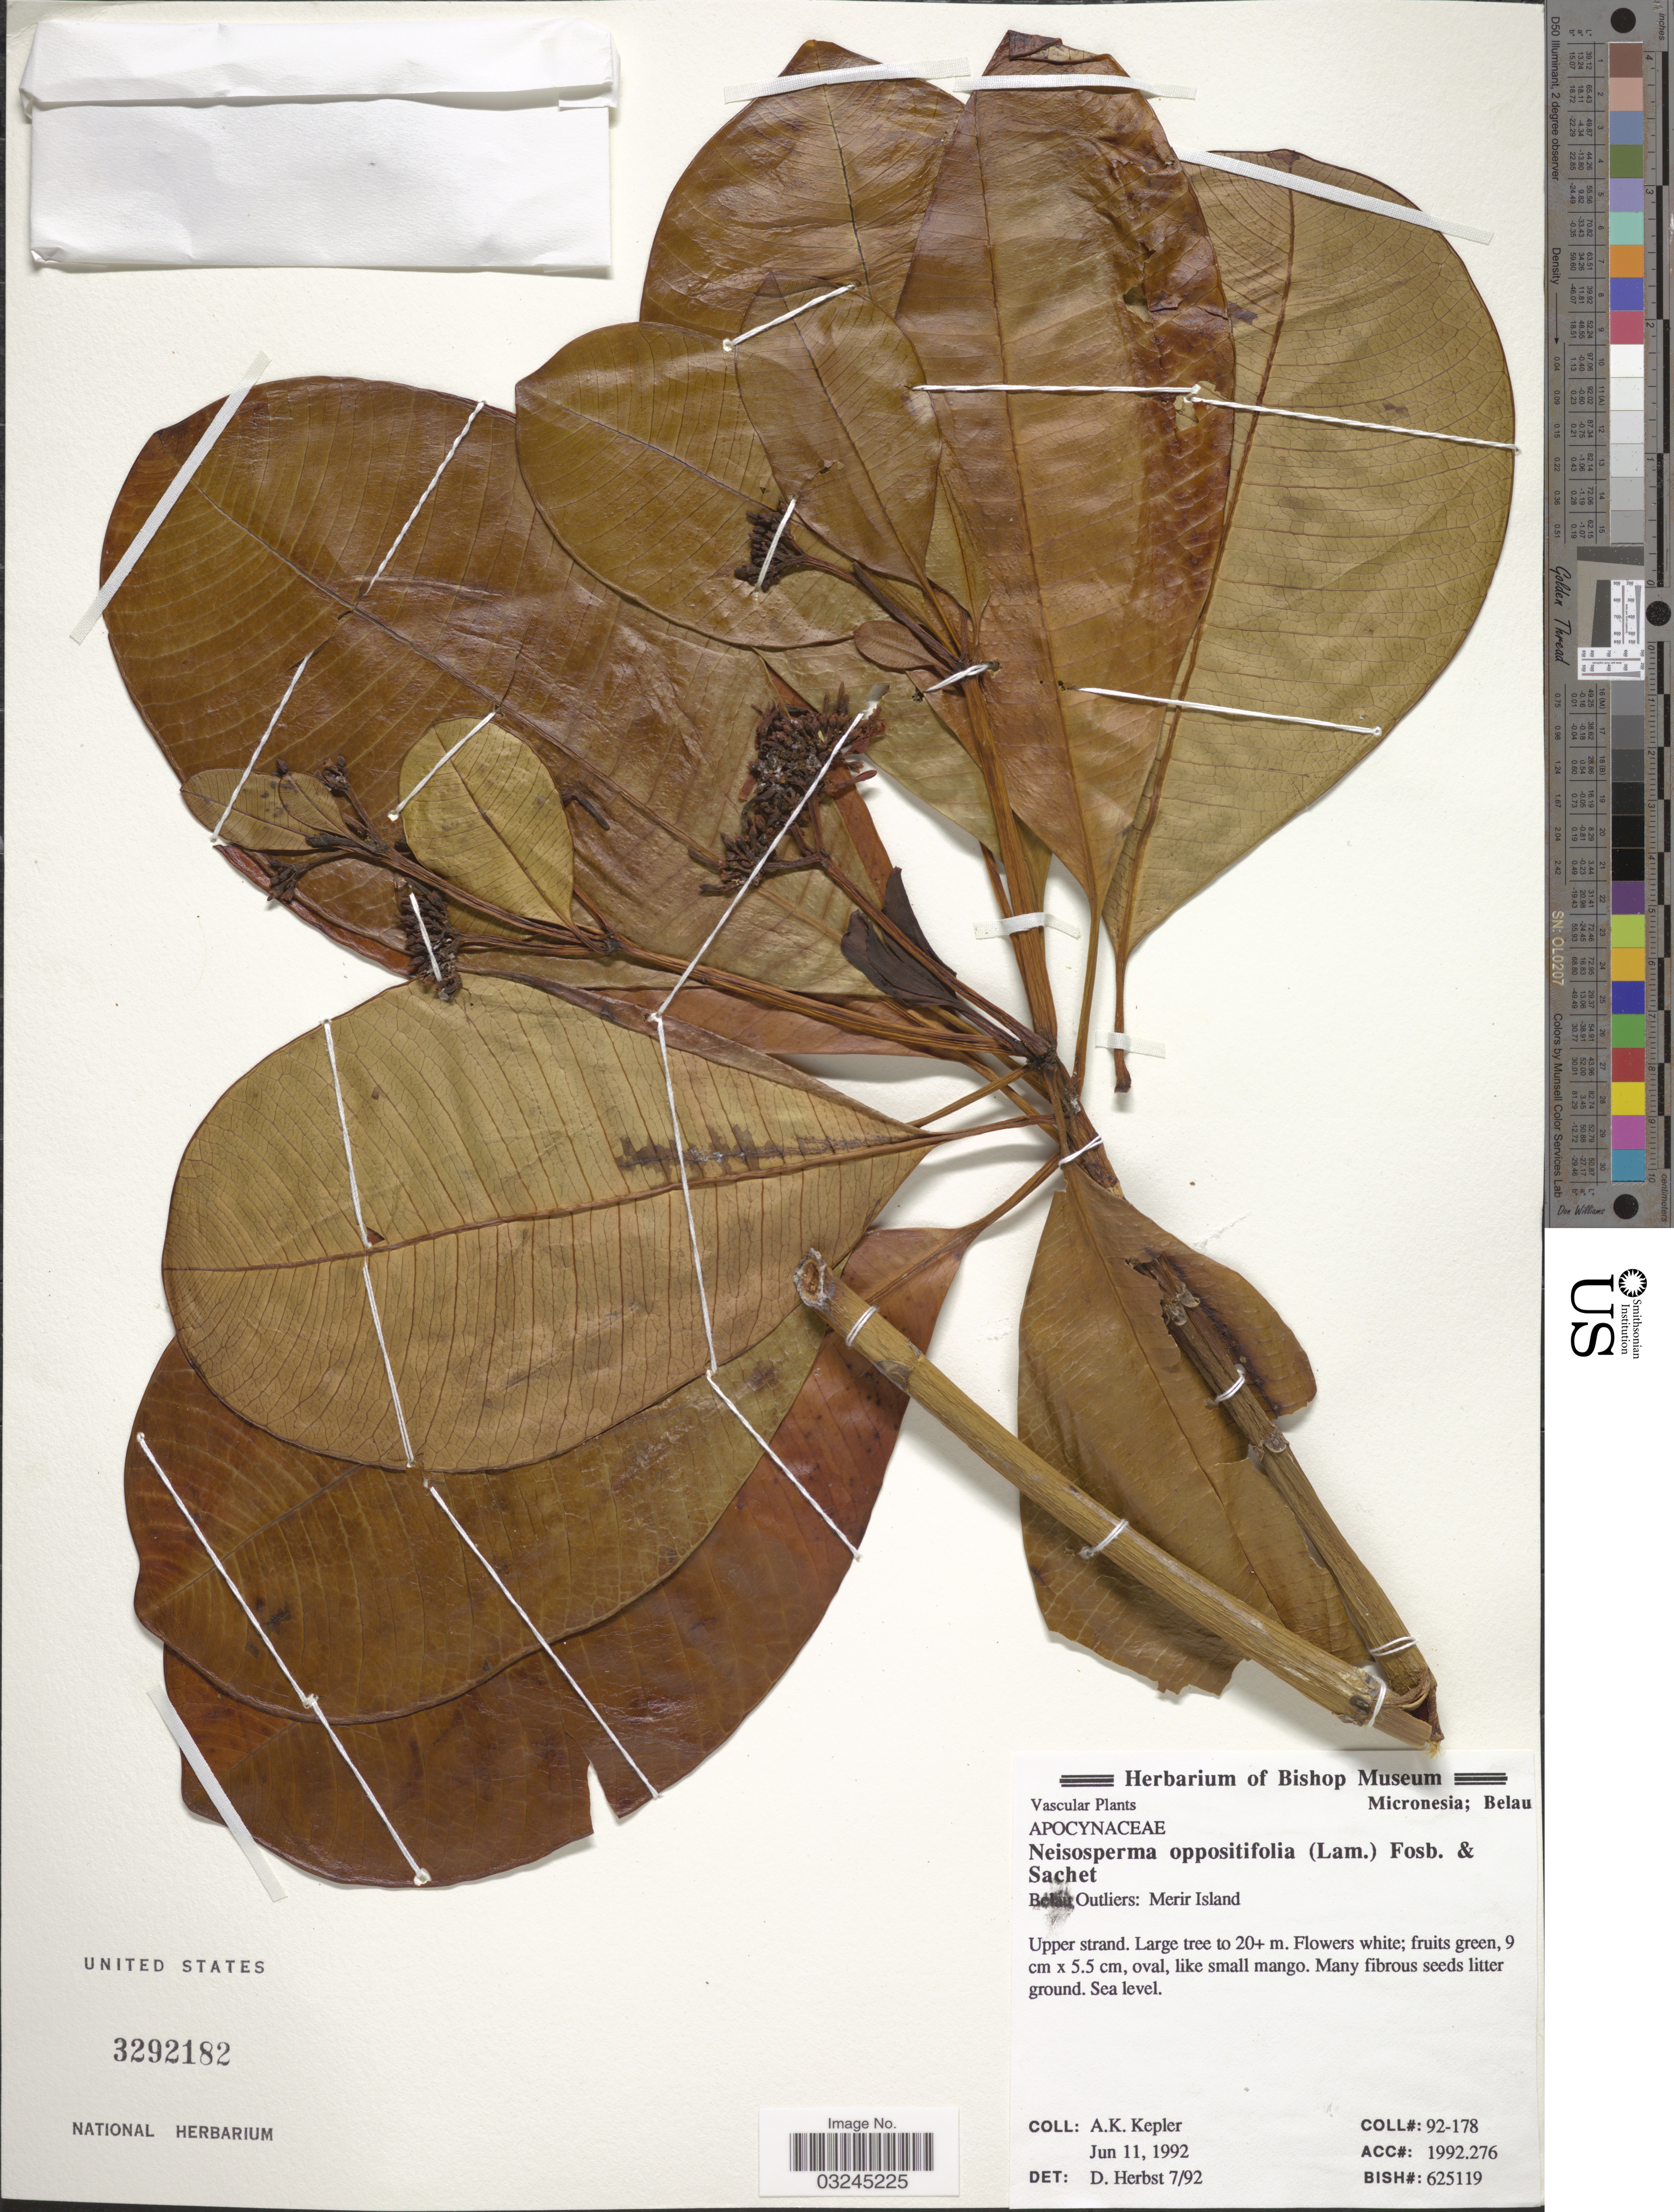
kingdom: Plantae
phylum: Tracheophyta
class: Magnoliopsida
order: Gentianales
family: Apocynaceae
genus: Ochrosia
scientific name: Ochrosia oppositifolia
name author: (Lam.) K. Schum.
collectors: A. K. Kepler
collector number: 92-178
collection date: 1992-06-11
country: Palau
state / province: Belau Outliers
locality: Micronesia. Belau Outliers: Merir Island.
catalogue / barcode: US 3292182